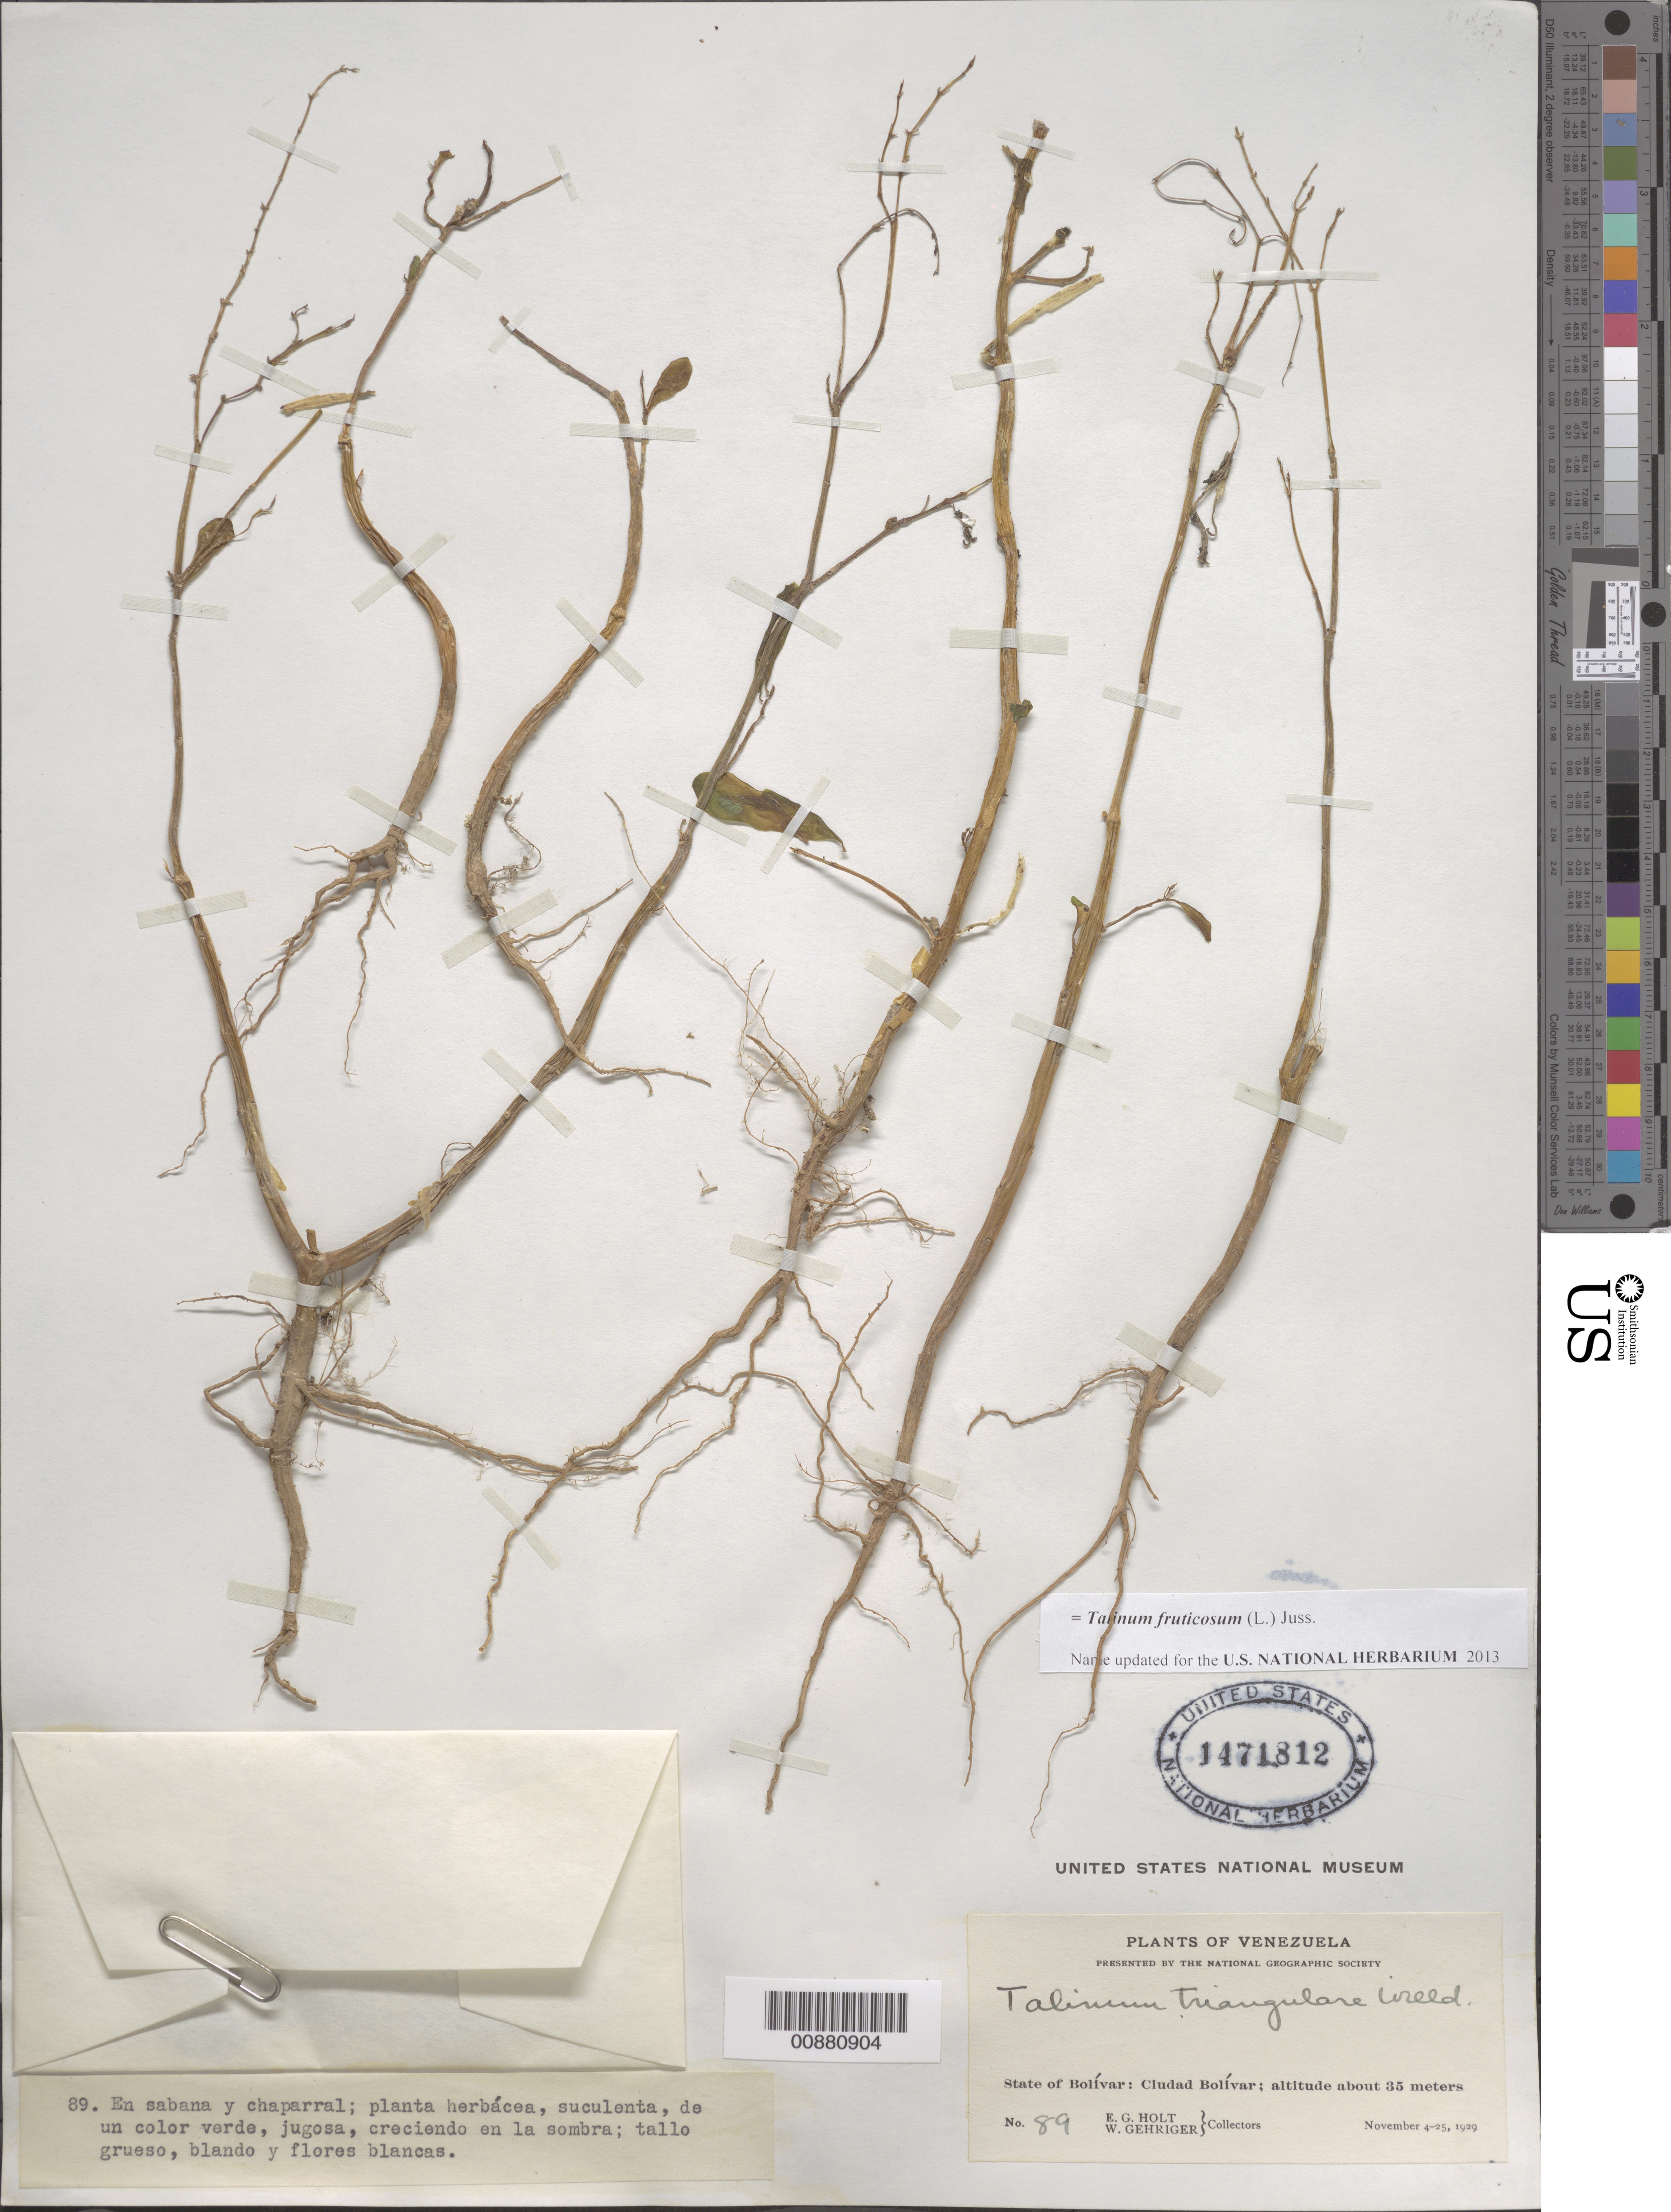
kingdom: Plantae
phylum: Tracheophyta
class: Magnoliopsida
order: Caryophyllales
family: Talinaceae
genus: Talinum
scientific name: Talinum triangulare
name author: (Jacq.) Willd.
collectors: E. Holt & W. Gehriger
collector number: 89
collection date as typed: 4-Nov-29 to 25-Nov-29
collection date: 1929-11-04/1929-11-25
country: Venezuela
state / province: Bolívar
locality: Ciudad Bolívar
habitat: Savanna and chaparral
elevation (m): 35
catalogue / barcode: US 1471812